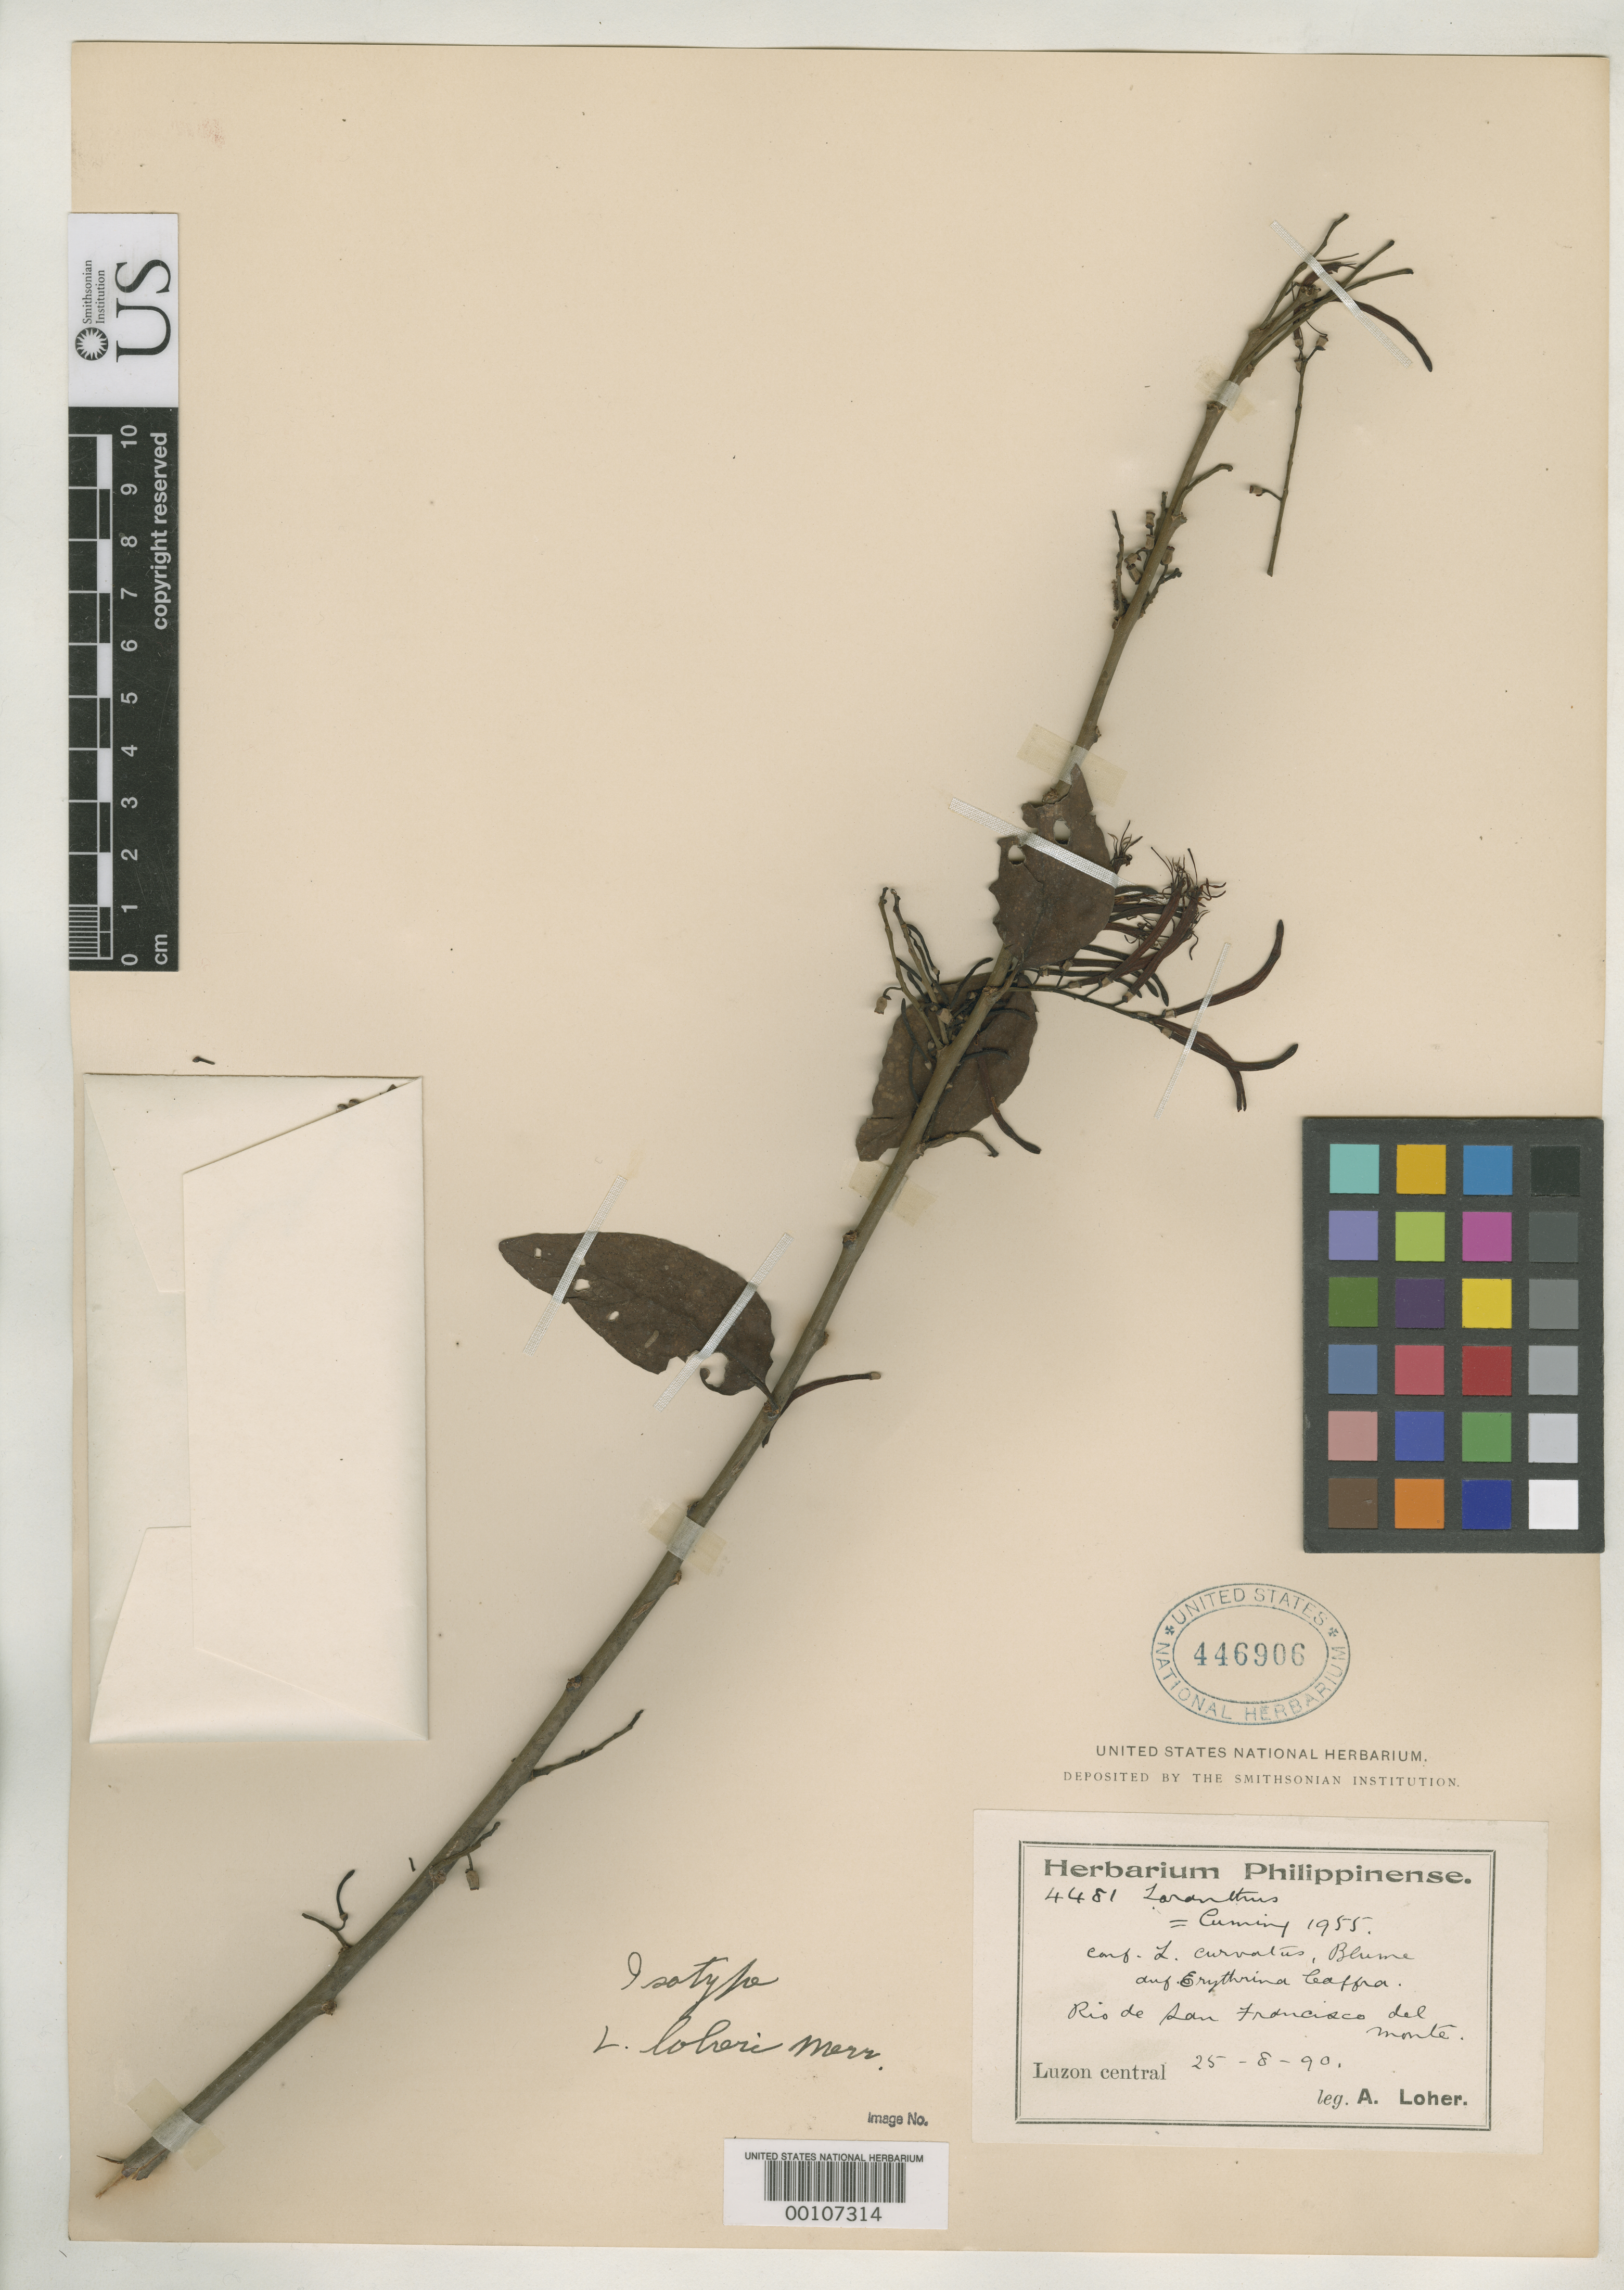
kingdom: Plantae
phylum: Tracheophyta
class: Magnoliopsida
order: Santalales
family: Loranthaceae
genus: Loranthus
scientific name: Loranthus loheri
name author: Merr.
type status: Isotype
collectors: A. Loher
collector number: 4481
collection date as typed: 25 Aug 1890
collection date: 1890-08-25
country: Philippines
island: Luzon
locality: Rio de San Francisco del Monte.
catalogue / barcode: US 446906